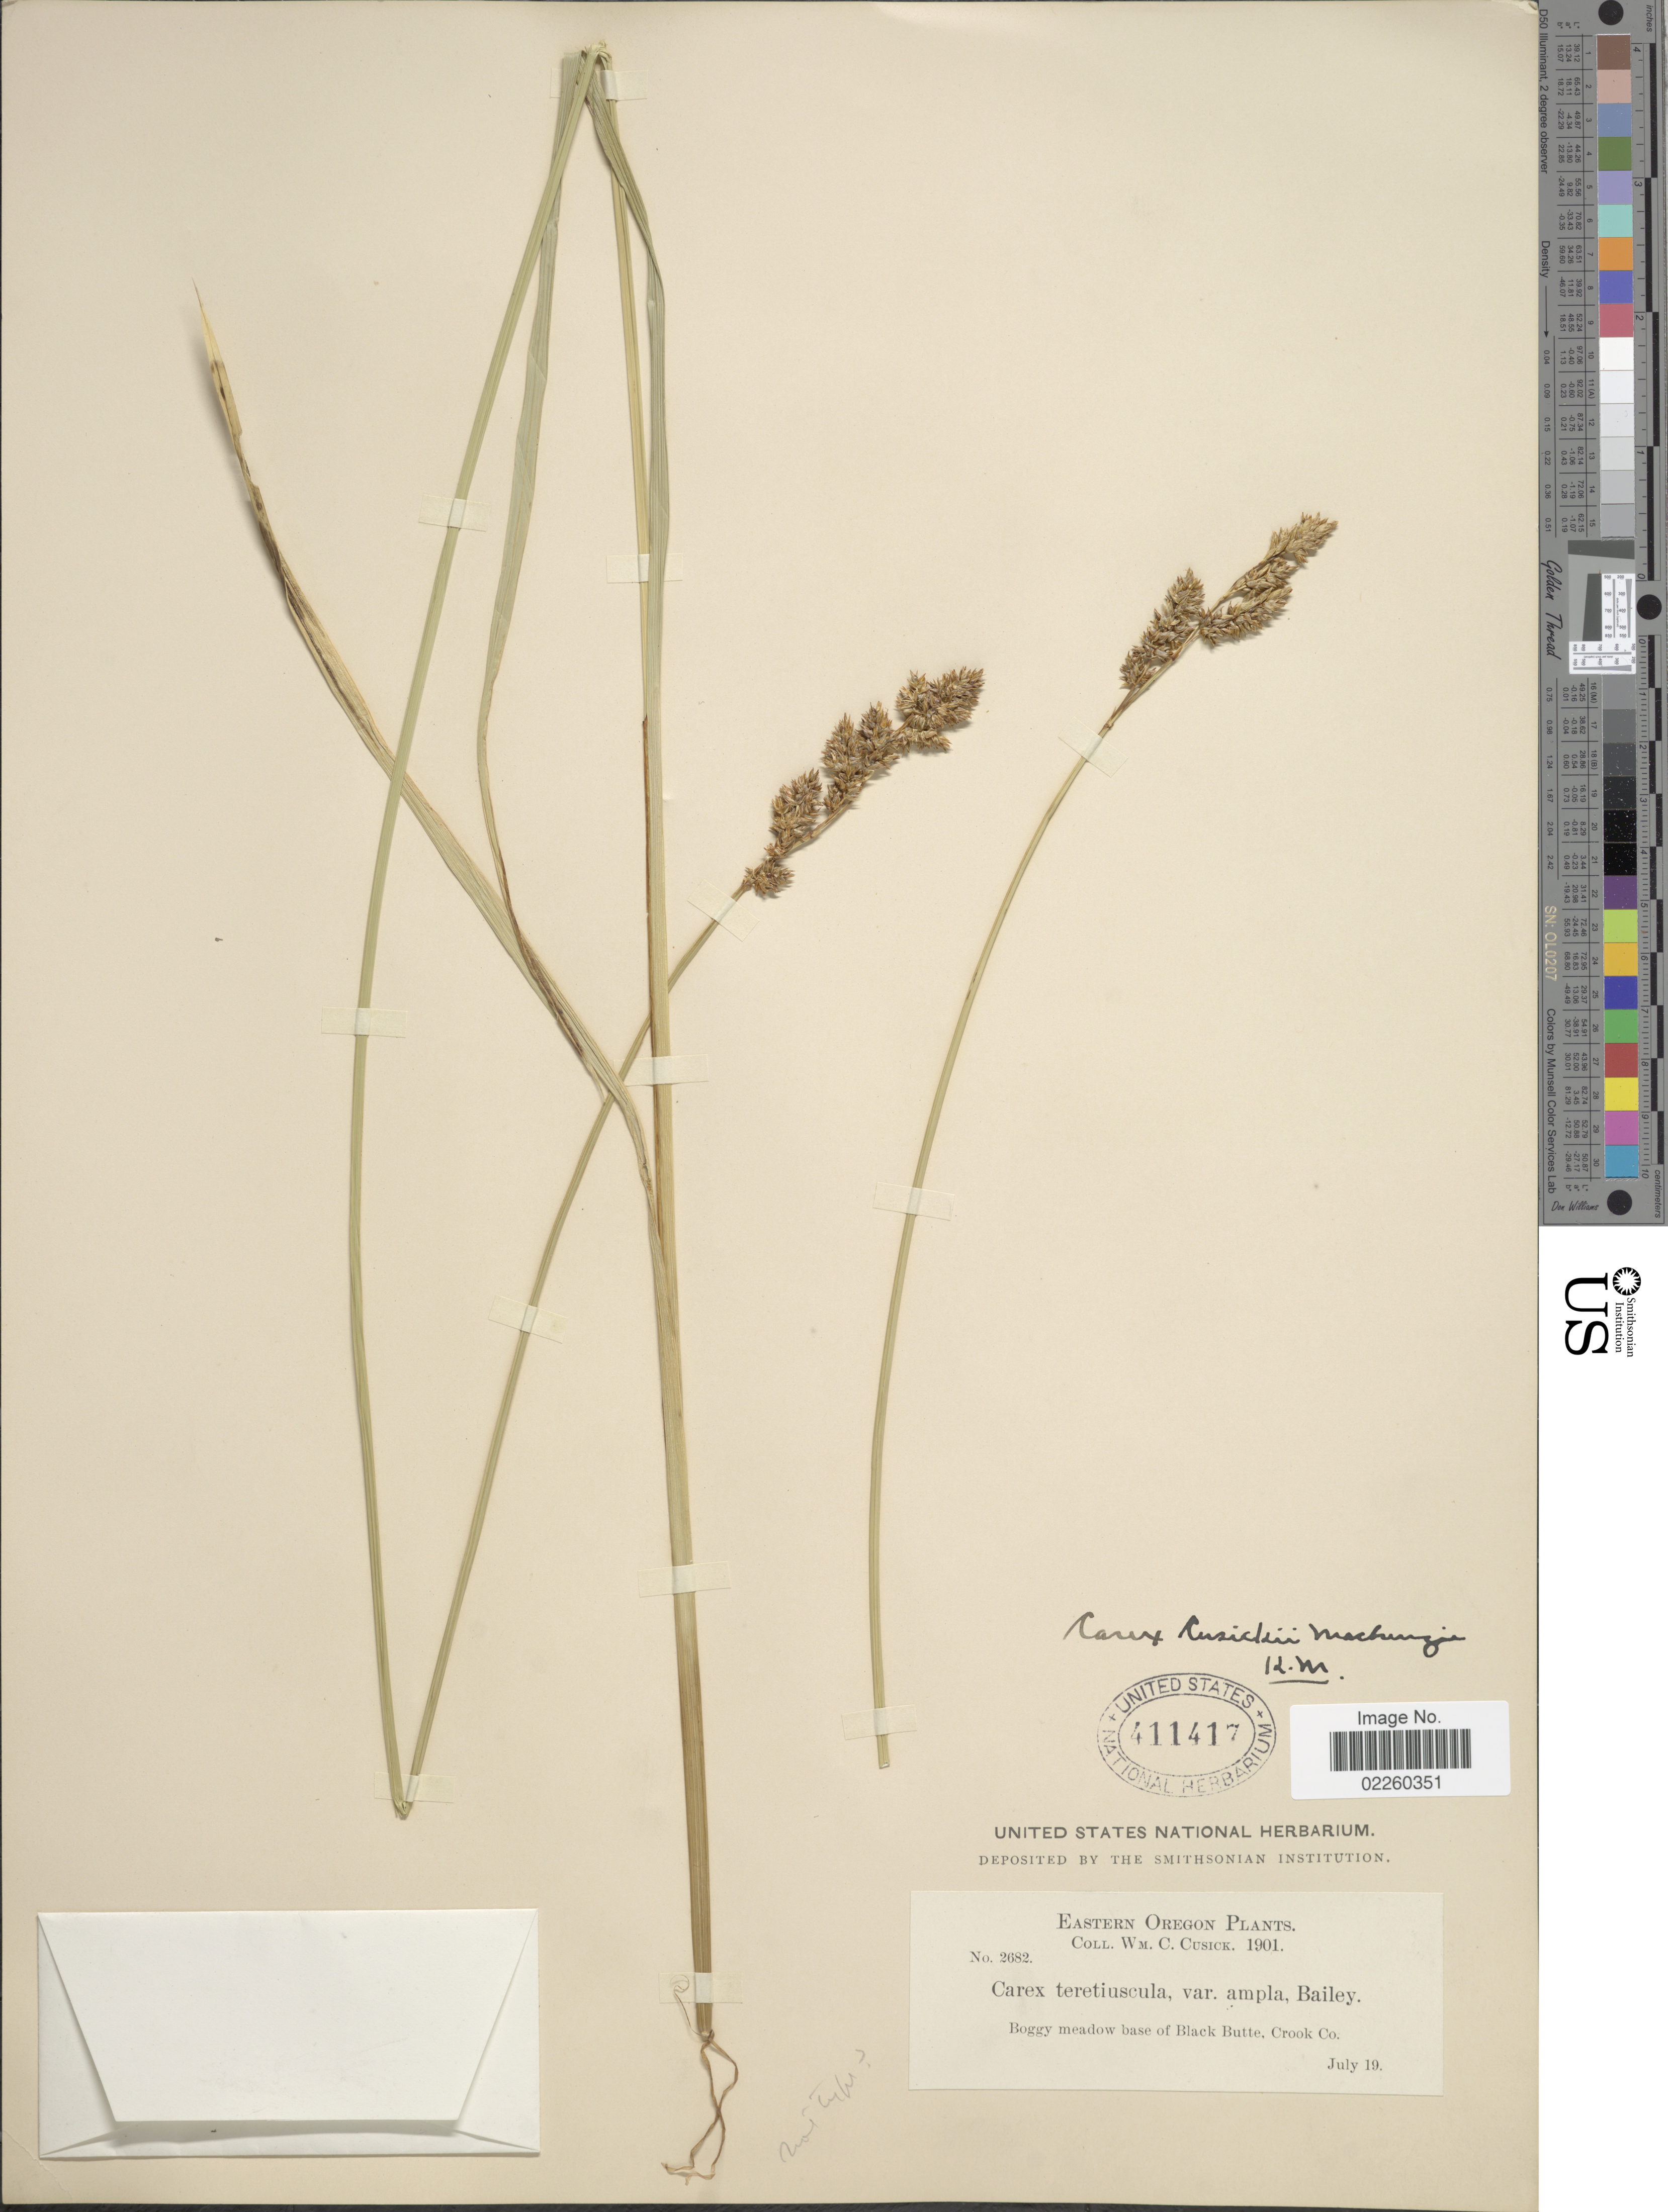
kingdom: Plantae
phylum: Tracheophyta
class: Liliopsida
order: Poales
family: Cyperaceae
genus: Carex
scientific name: Carex cusickii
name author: Mack.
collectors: W. C. Cusick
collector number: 2682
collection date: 1901-07-19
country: United States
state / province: Oregon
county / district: Crook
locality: Eastern Oregon. Boggy meadow, base of Black Butte, Crook Co.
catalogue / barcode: US 411417